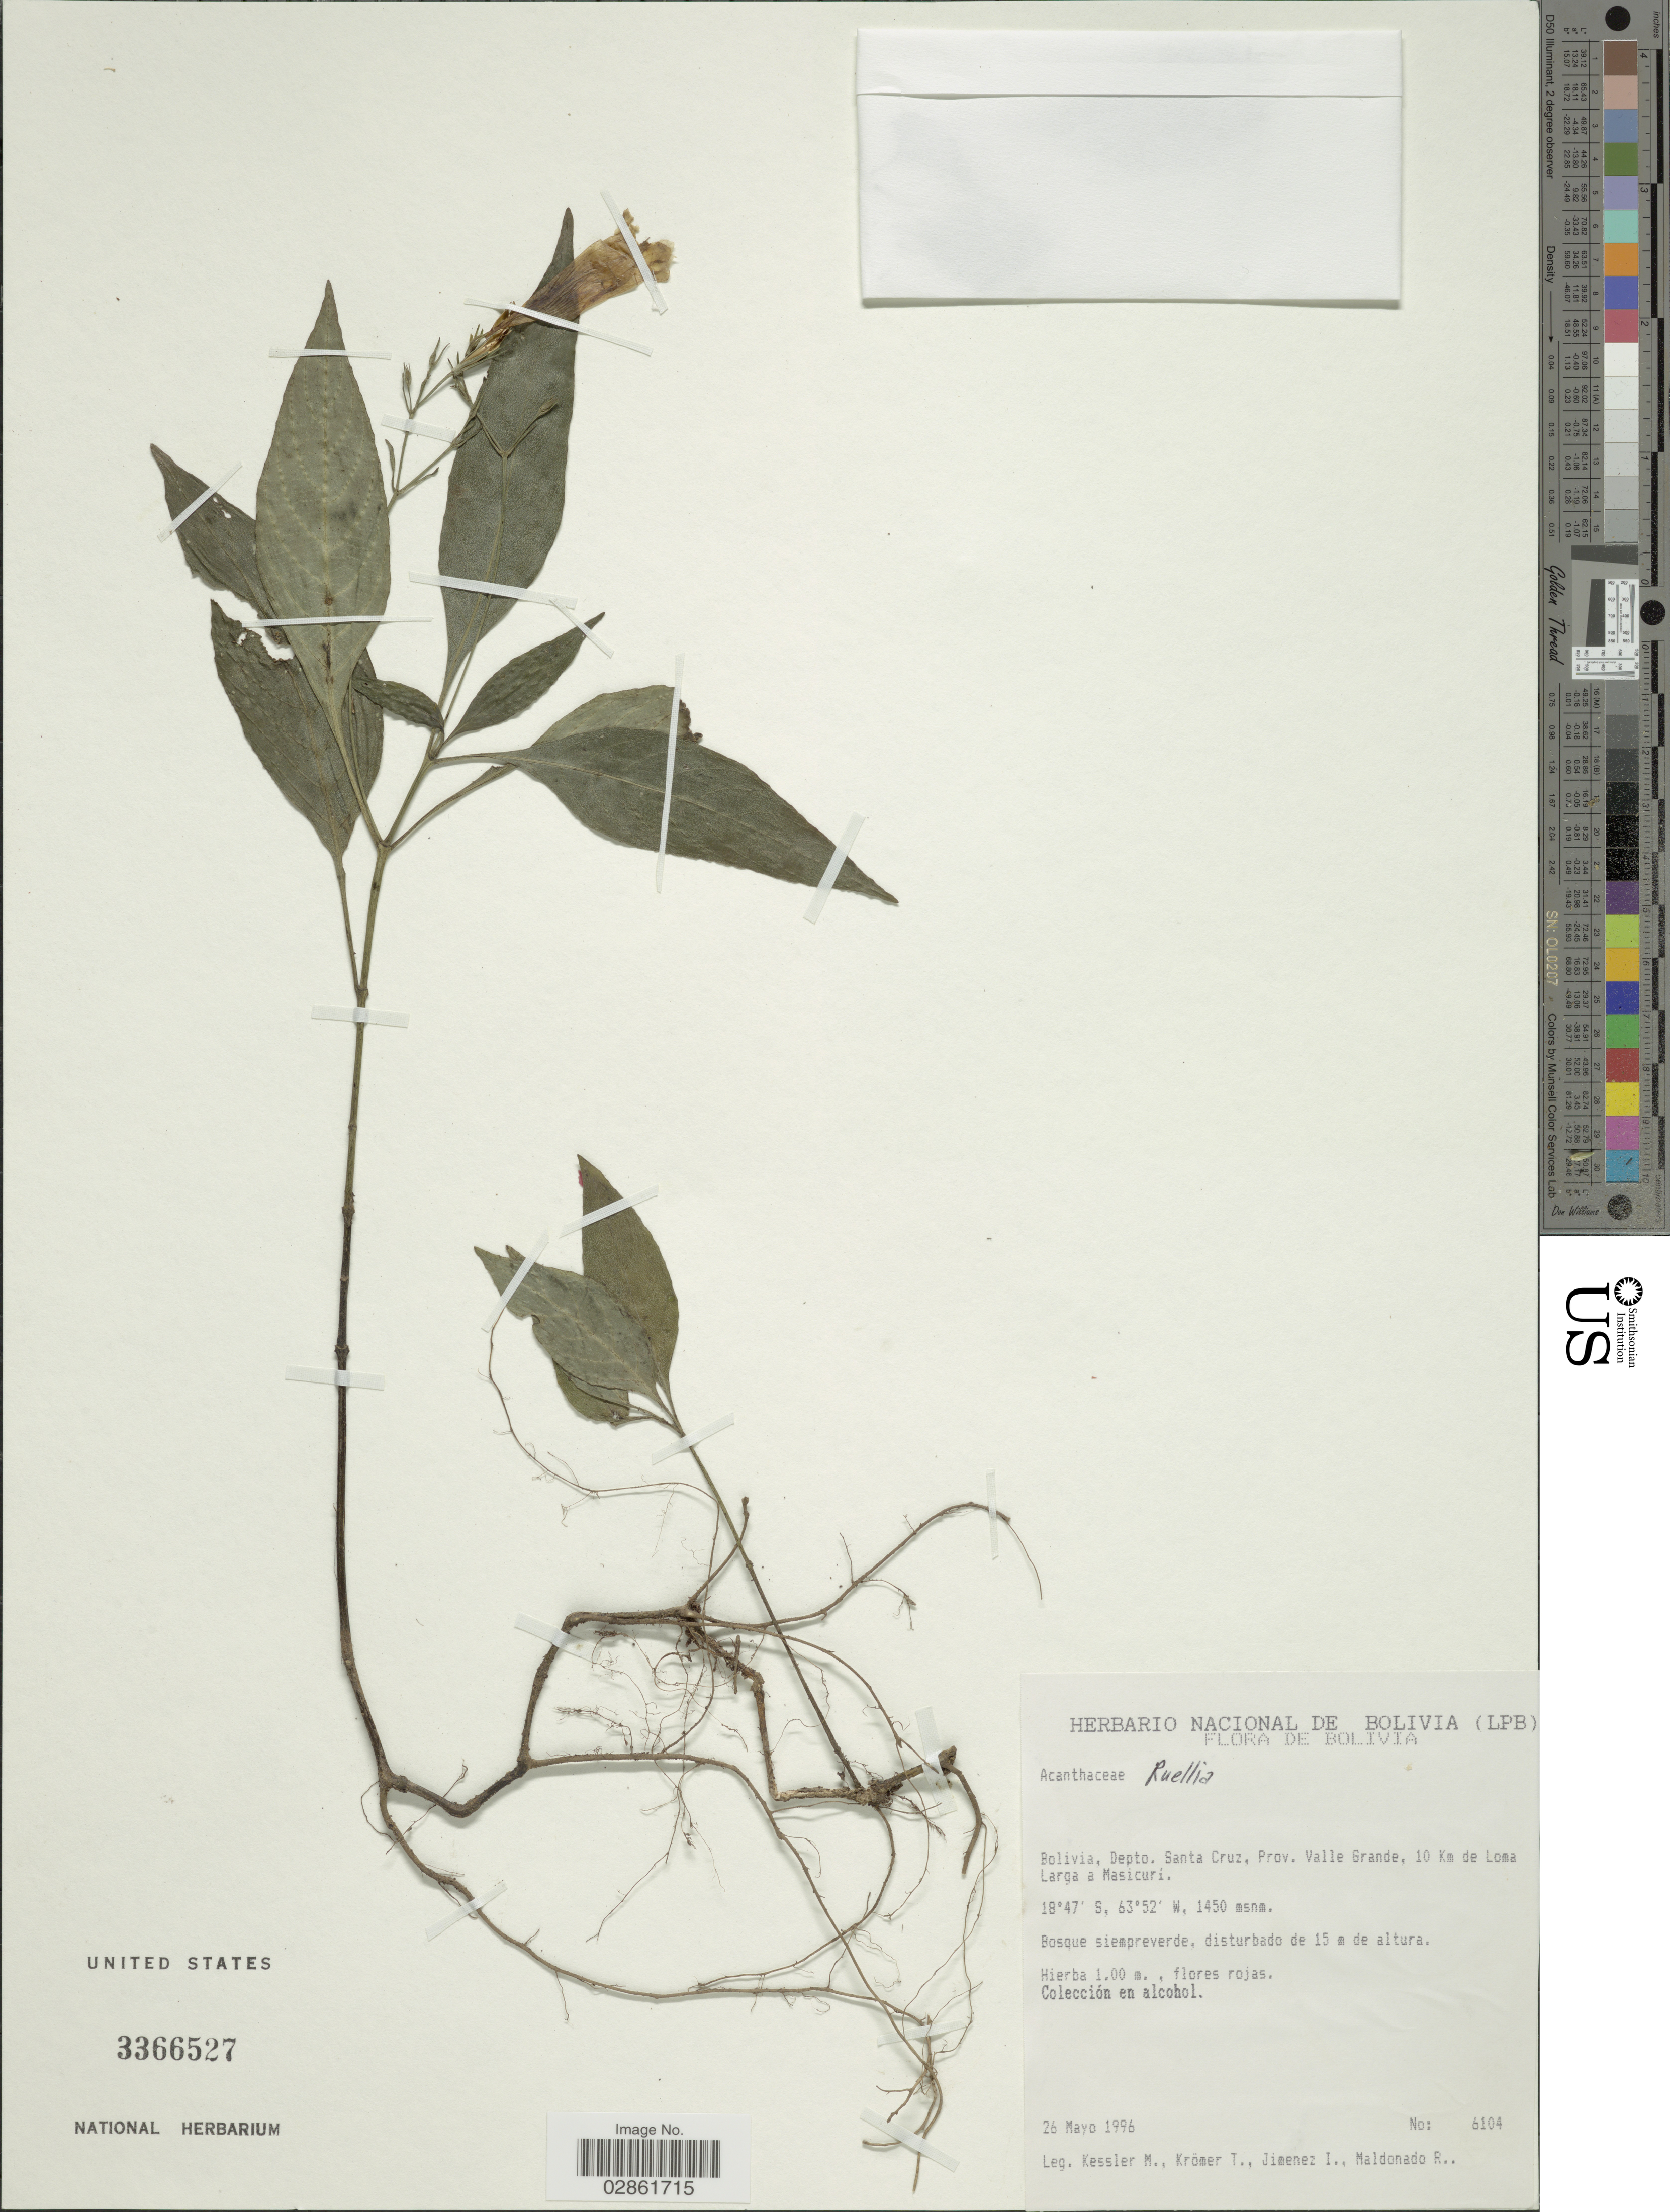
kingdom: Plantae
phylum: Tracheophyta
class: Magnoliopsida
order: Lamiales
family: Acanthaceae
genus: Ruellia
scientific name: Ruellia pearcei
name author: Rusby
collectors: M. Kessler, T. Krömer, I. Jimenez & R. Maldonado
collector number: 6104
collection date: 1996-05-26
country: Bolivia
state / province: Santa Cruz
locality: Depto. Santa Cruz, Prov. Valle Grande, 10 Km de Loma Larga a Masicuri.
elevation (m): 1450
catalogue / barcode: US 3366527